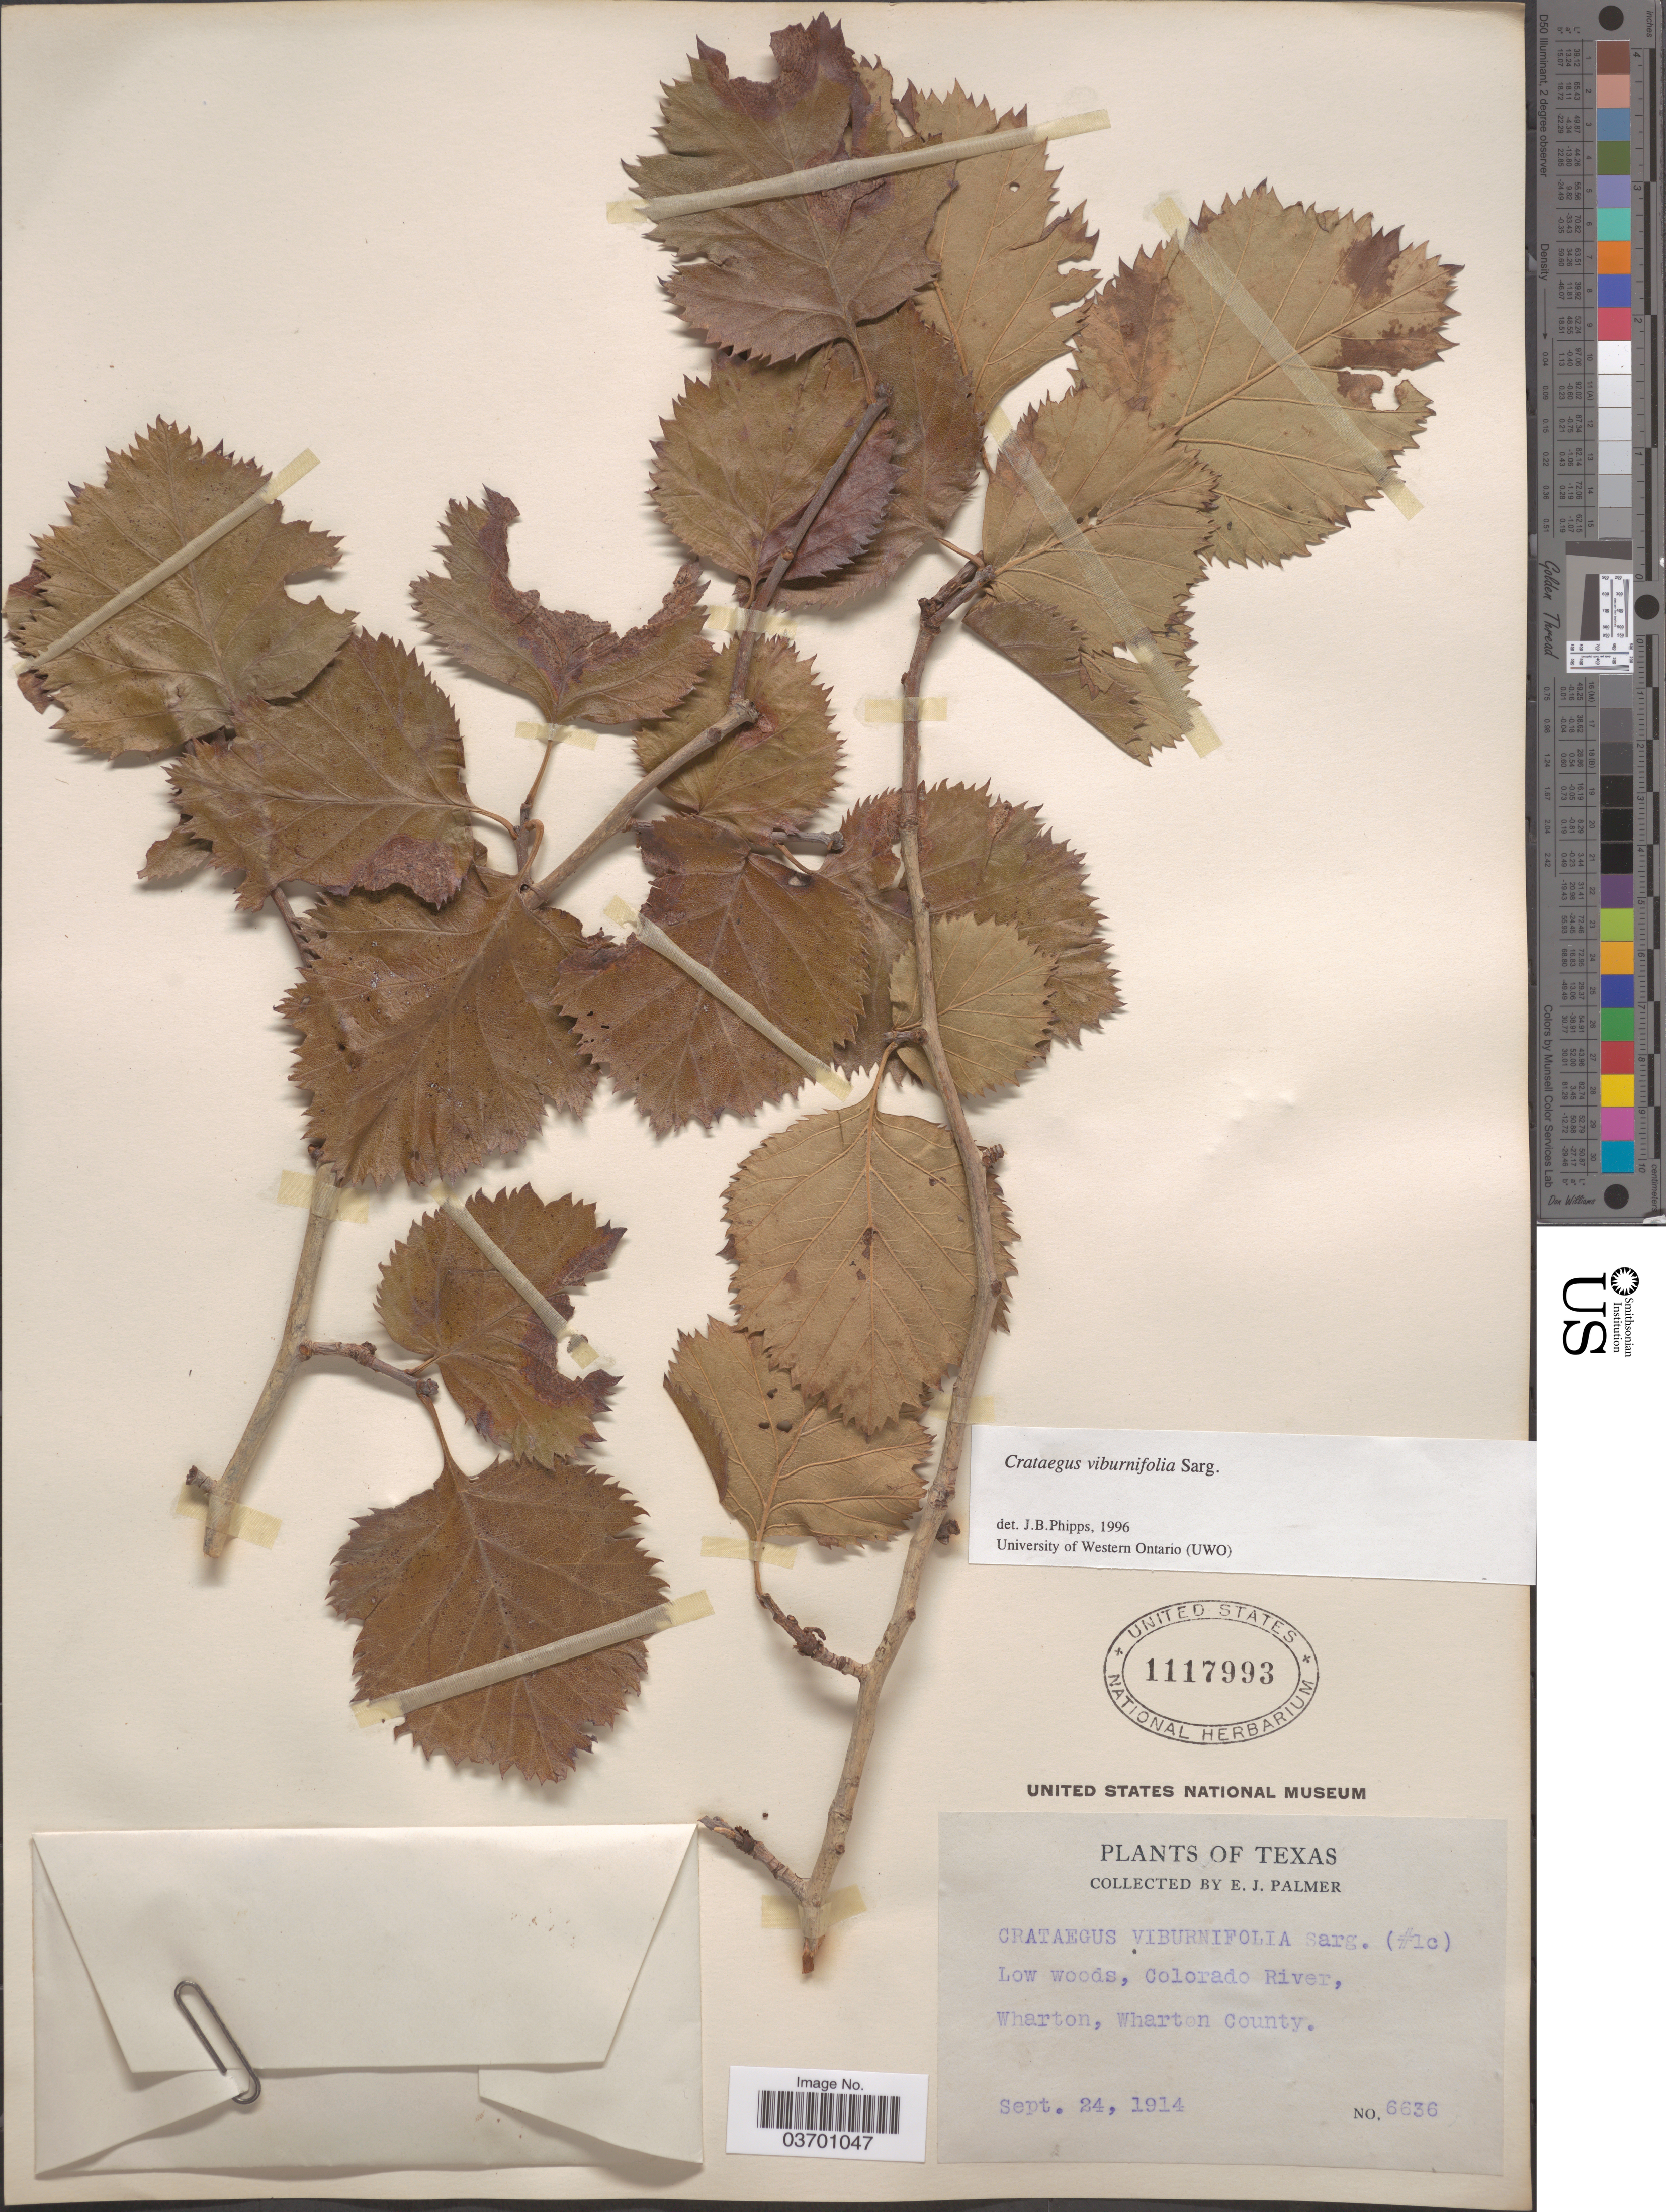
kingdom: Plantae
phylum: Tracheophyta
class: Magnoliopsida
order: Rosales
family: Rosaceae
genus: Crataegus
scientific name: Crataegus mollis var. viburnifolia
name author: (Sarg.) Lance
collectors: E. J. Palmer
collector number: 6636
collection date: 1914-09-24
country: United States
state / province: Texas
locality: Colorado River, Wharton, Wharton County.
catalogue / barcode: US 1117993